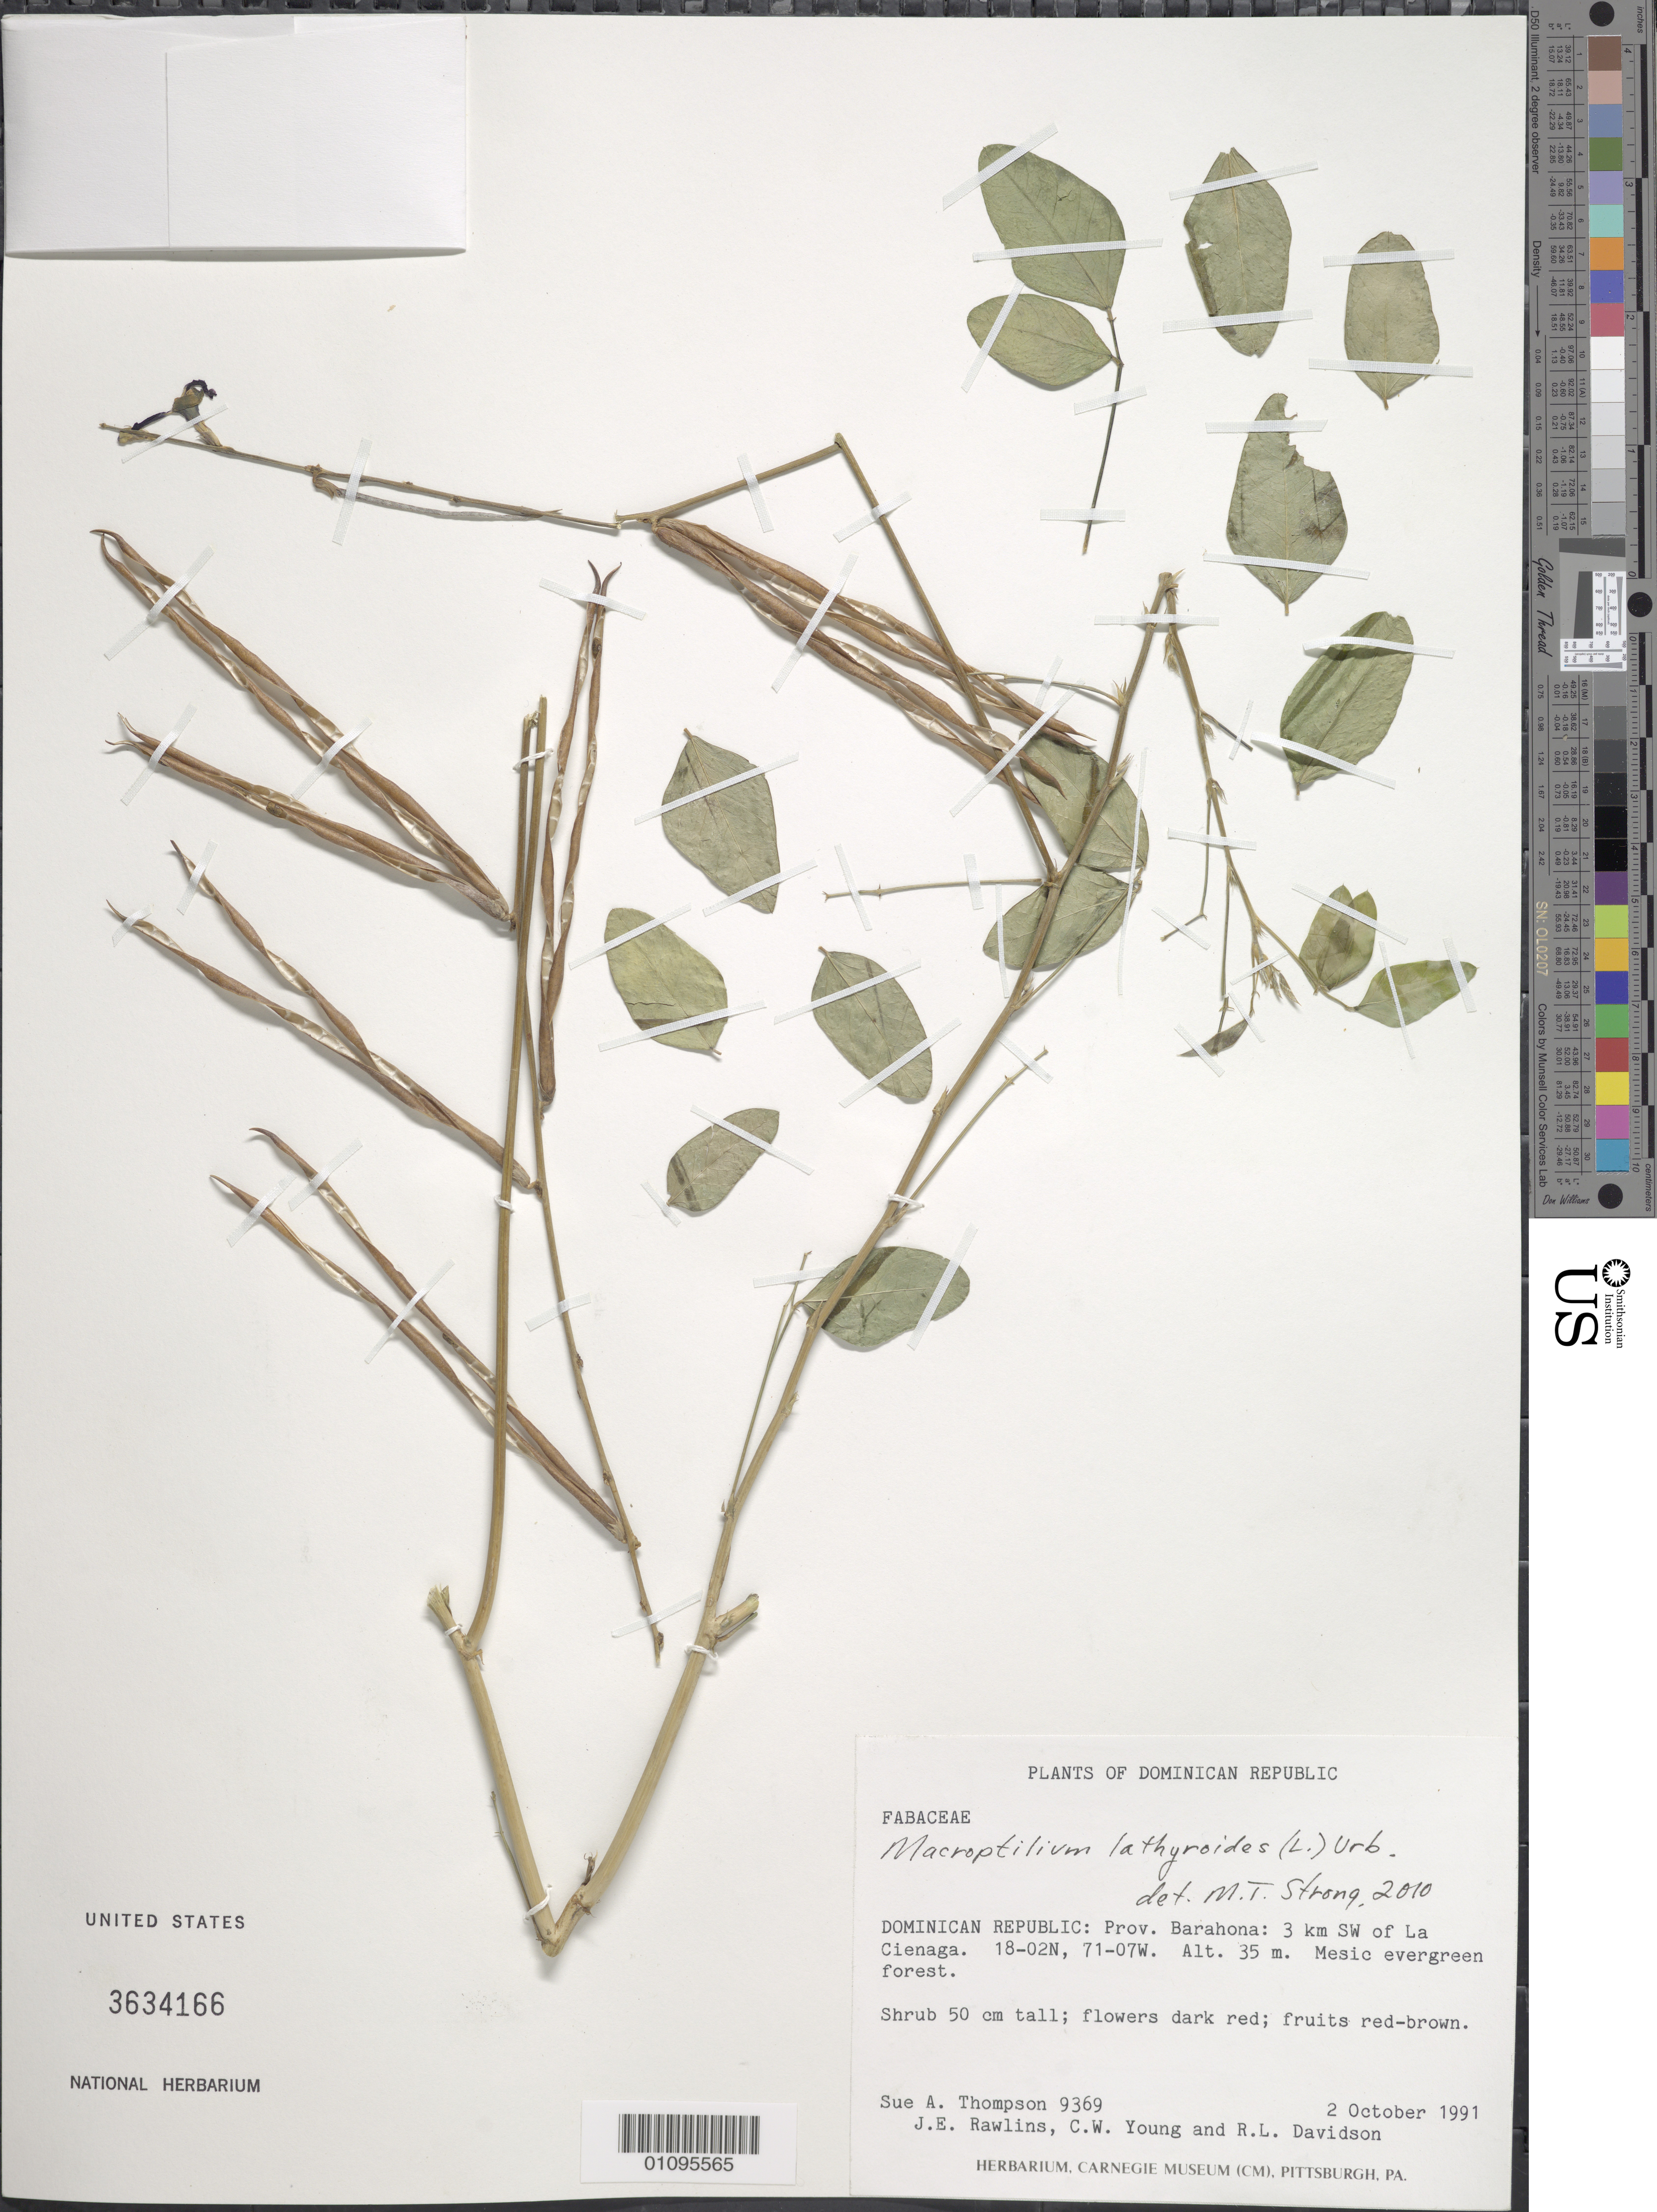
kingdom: Plantae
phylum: Tracheophyta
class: Magnoliopsida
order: Fabales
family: Fabaceae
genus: Macroptilium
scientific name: Macroptilium lathyroides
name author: (L.) Urb.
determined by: Strong, M. T., (US), Smithsonian Institution - National Museum of Natural History (UNITED STATES)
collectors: S. A. Thompson, J. Rawlins, C. Young & R. Davidson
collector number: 9369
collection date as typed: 02 Oct 1991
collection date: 1991-10-02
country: Dominican Republic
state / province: Barahona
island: Hispaniola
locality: La Cienaga, 3 km SW of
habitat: Mesic evergreen forest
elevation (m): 35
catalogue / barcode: US 3634166